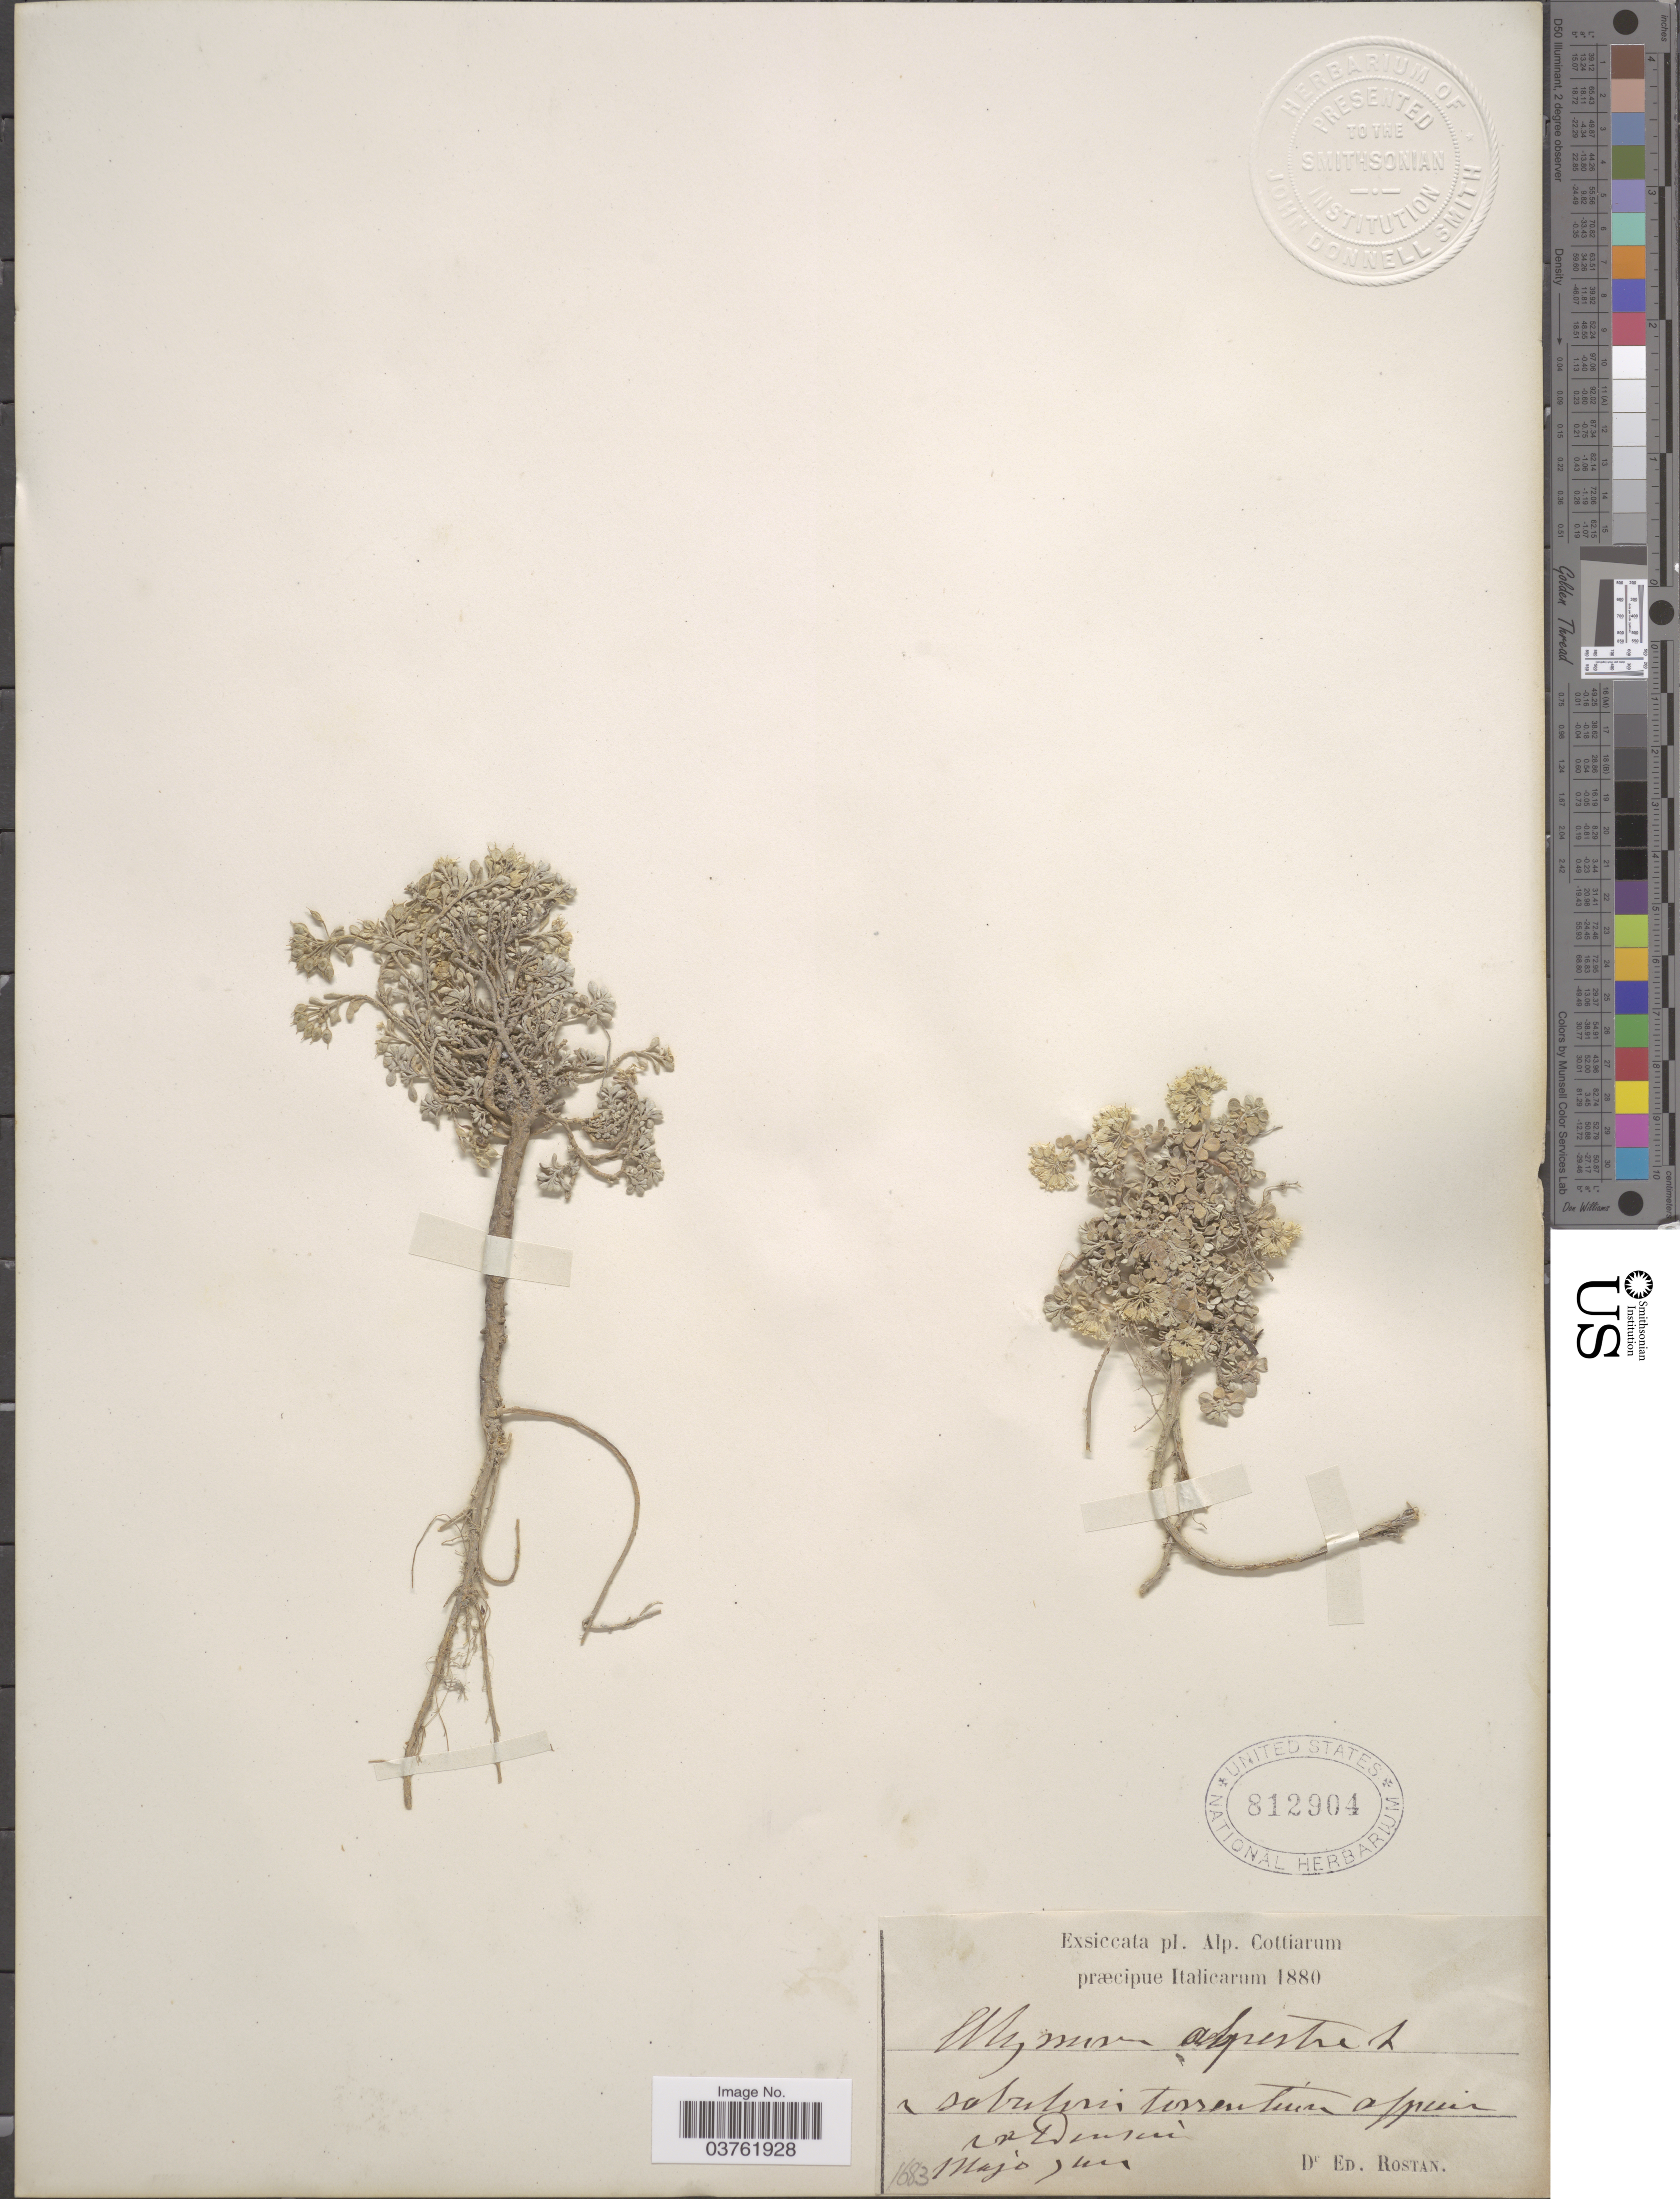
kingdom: Plantae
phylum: Tracheophyta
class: Magnoliopsida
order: Brassicales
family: Brassicaceae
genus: Alyssum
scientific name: Alyssum alpestre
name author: L.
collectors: E. Rostan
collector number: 1683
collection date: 1880-05/1880-06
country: Italy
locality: Alp. Cottiarum præcipue Italicarum [illegible text].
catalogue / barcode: US 812904